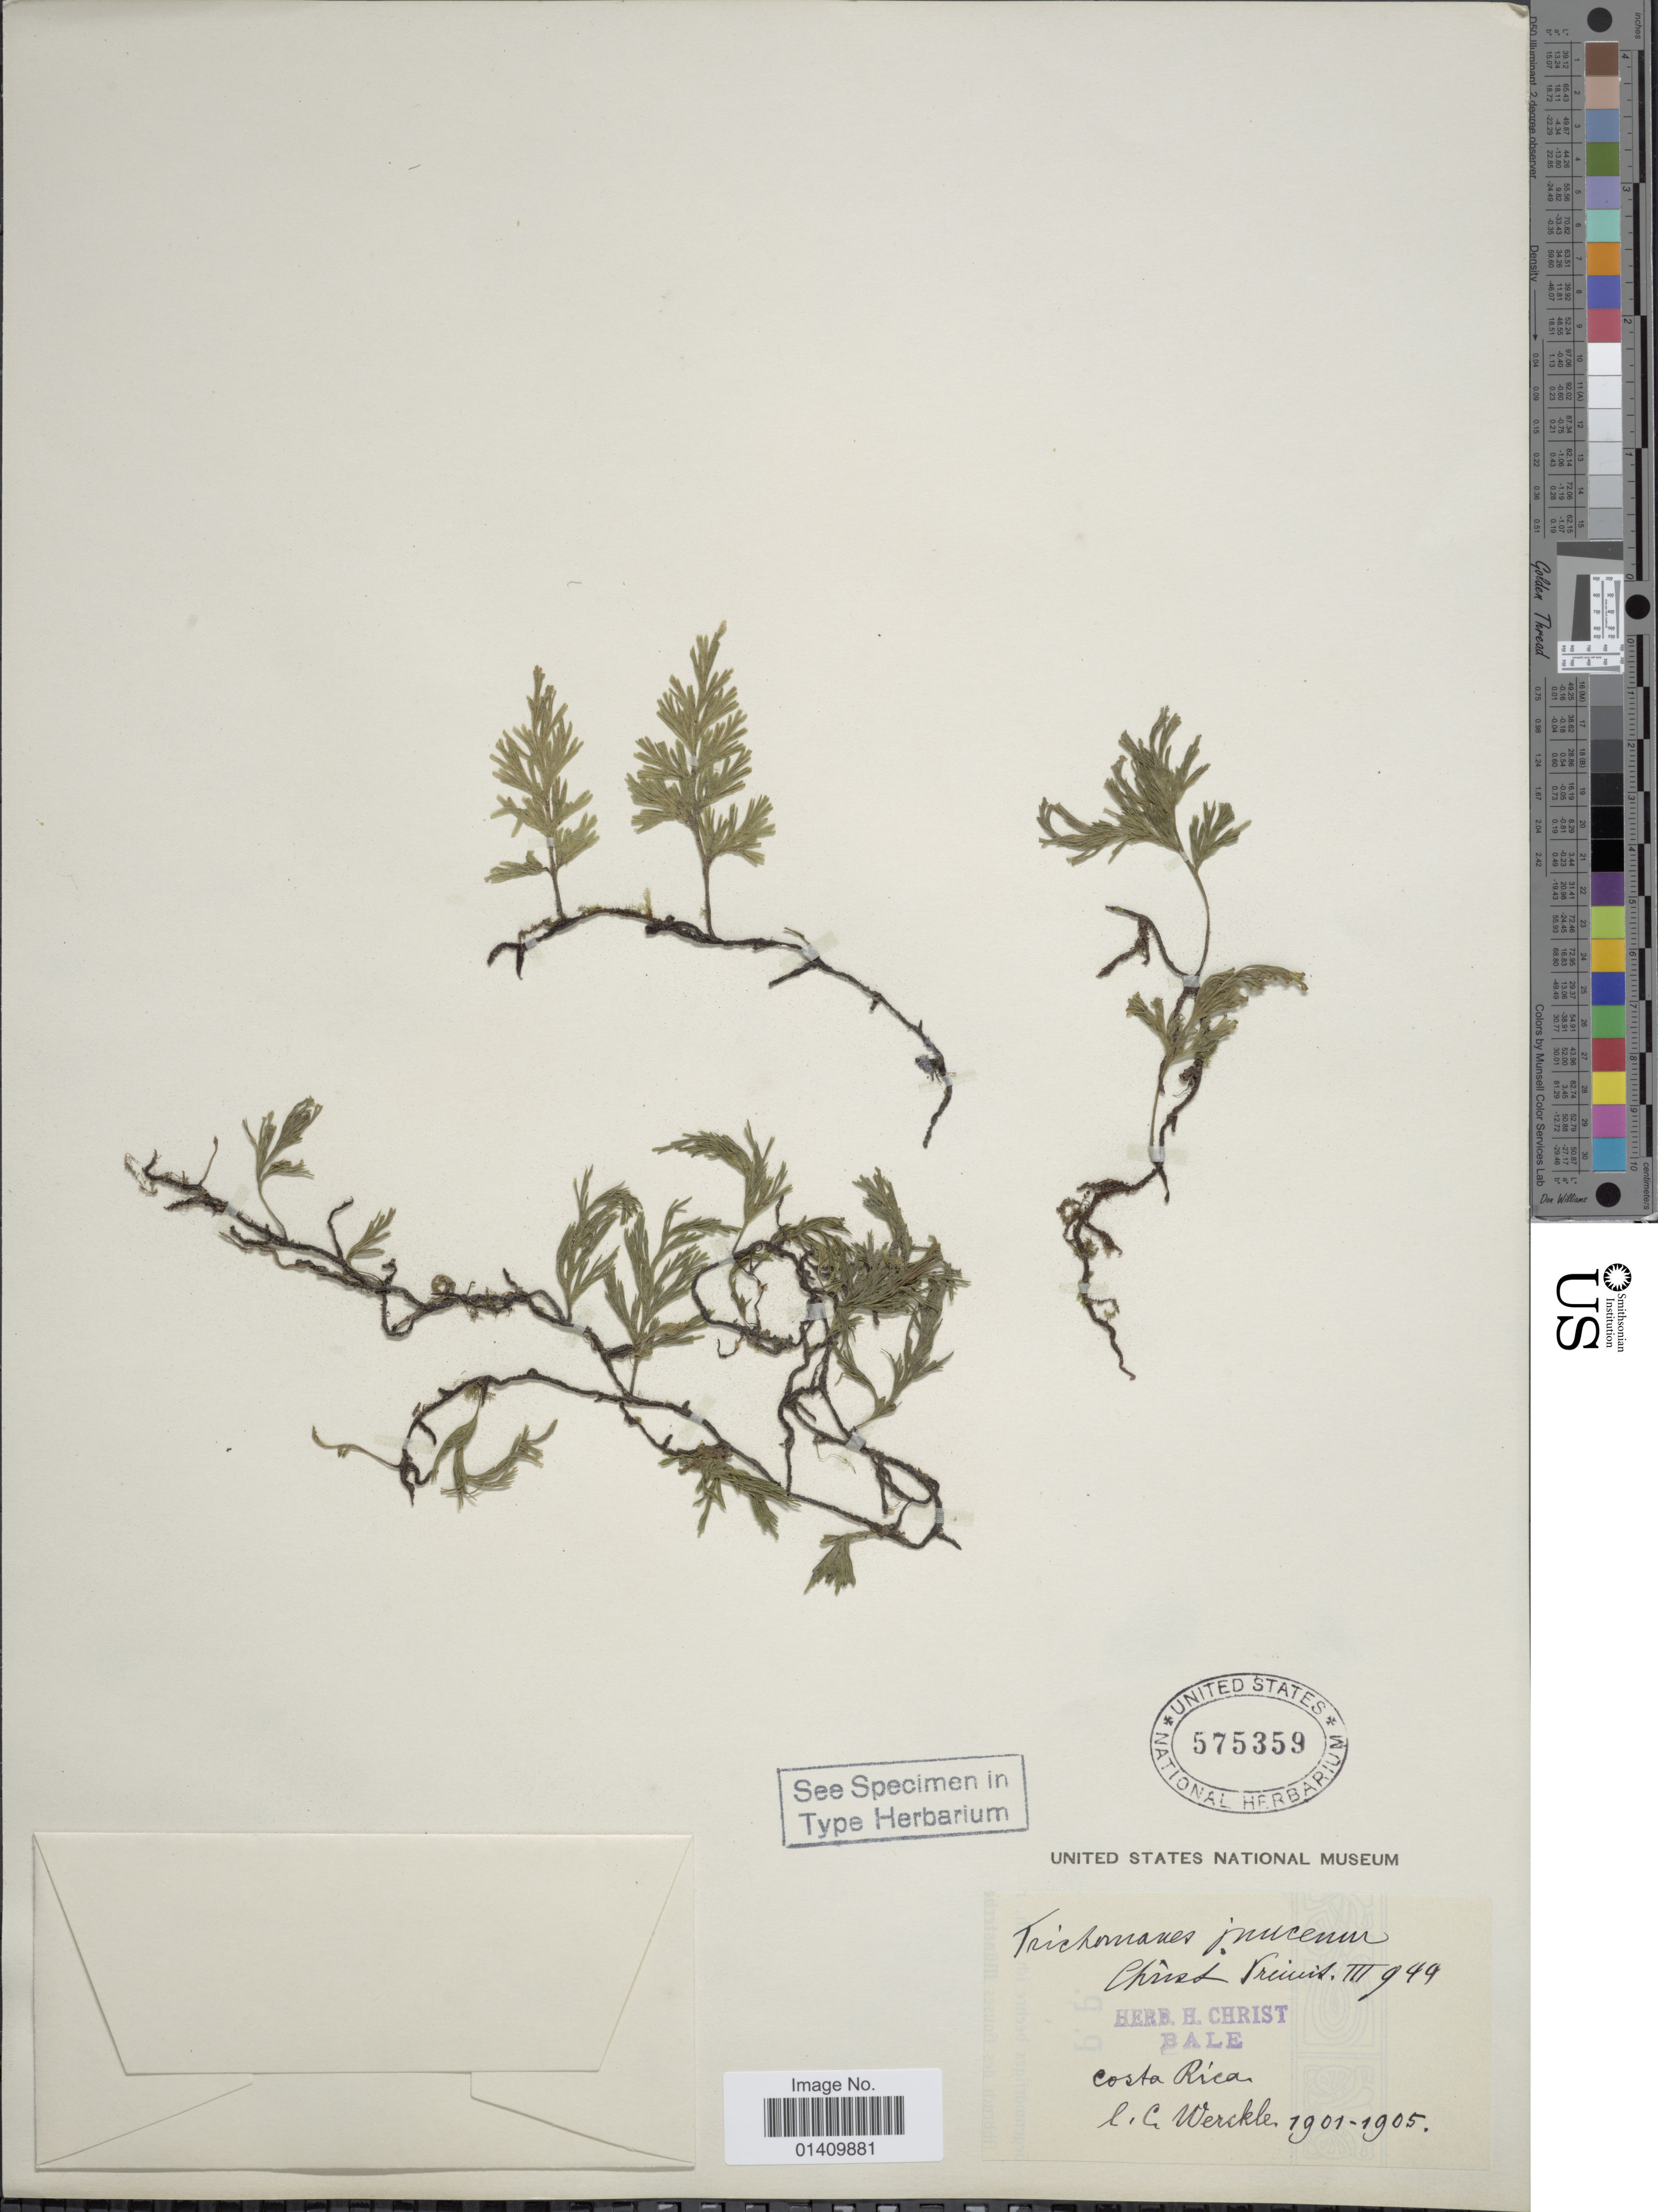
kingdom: Plantae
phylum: Tracheophyta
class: Polypodiopsida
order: Hymenophyllales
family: Hymenophyllaceae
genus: Polyphlebium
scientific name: Polyphlebium pyxidiferum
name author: (L.) Ebihara & Dubuisson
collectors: C. C Wercklé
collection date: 1901/1905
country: Costa Rica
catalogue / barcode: US 575359